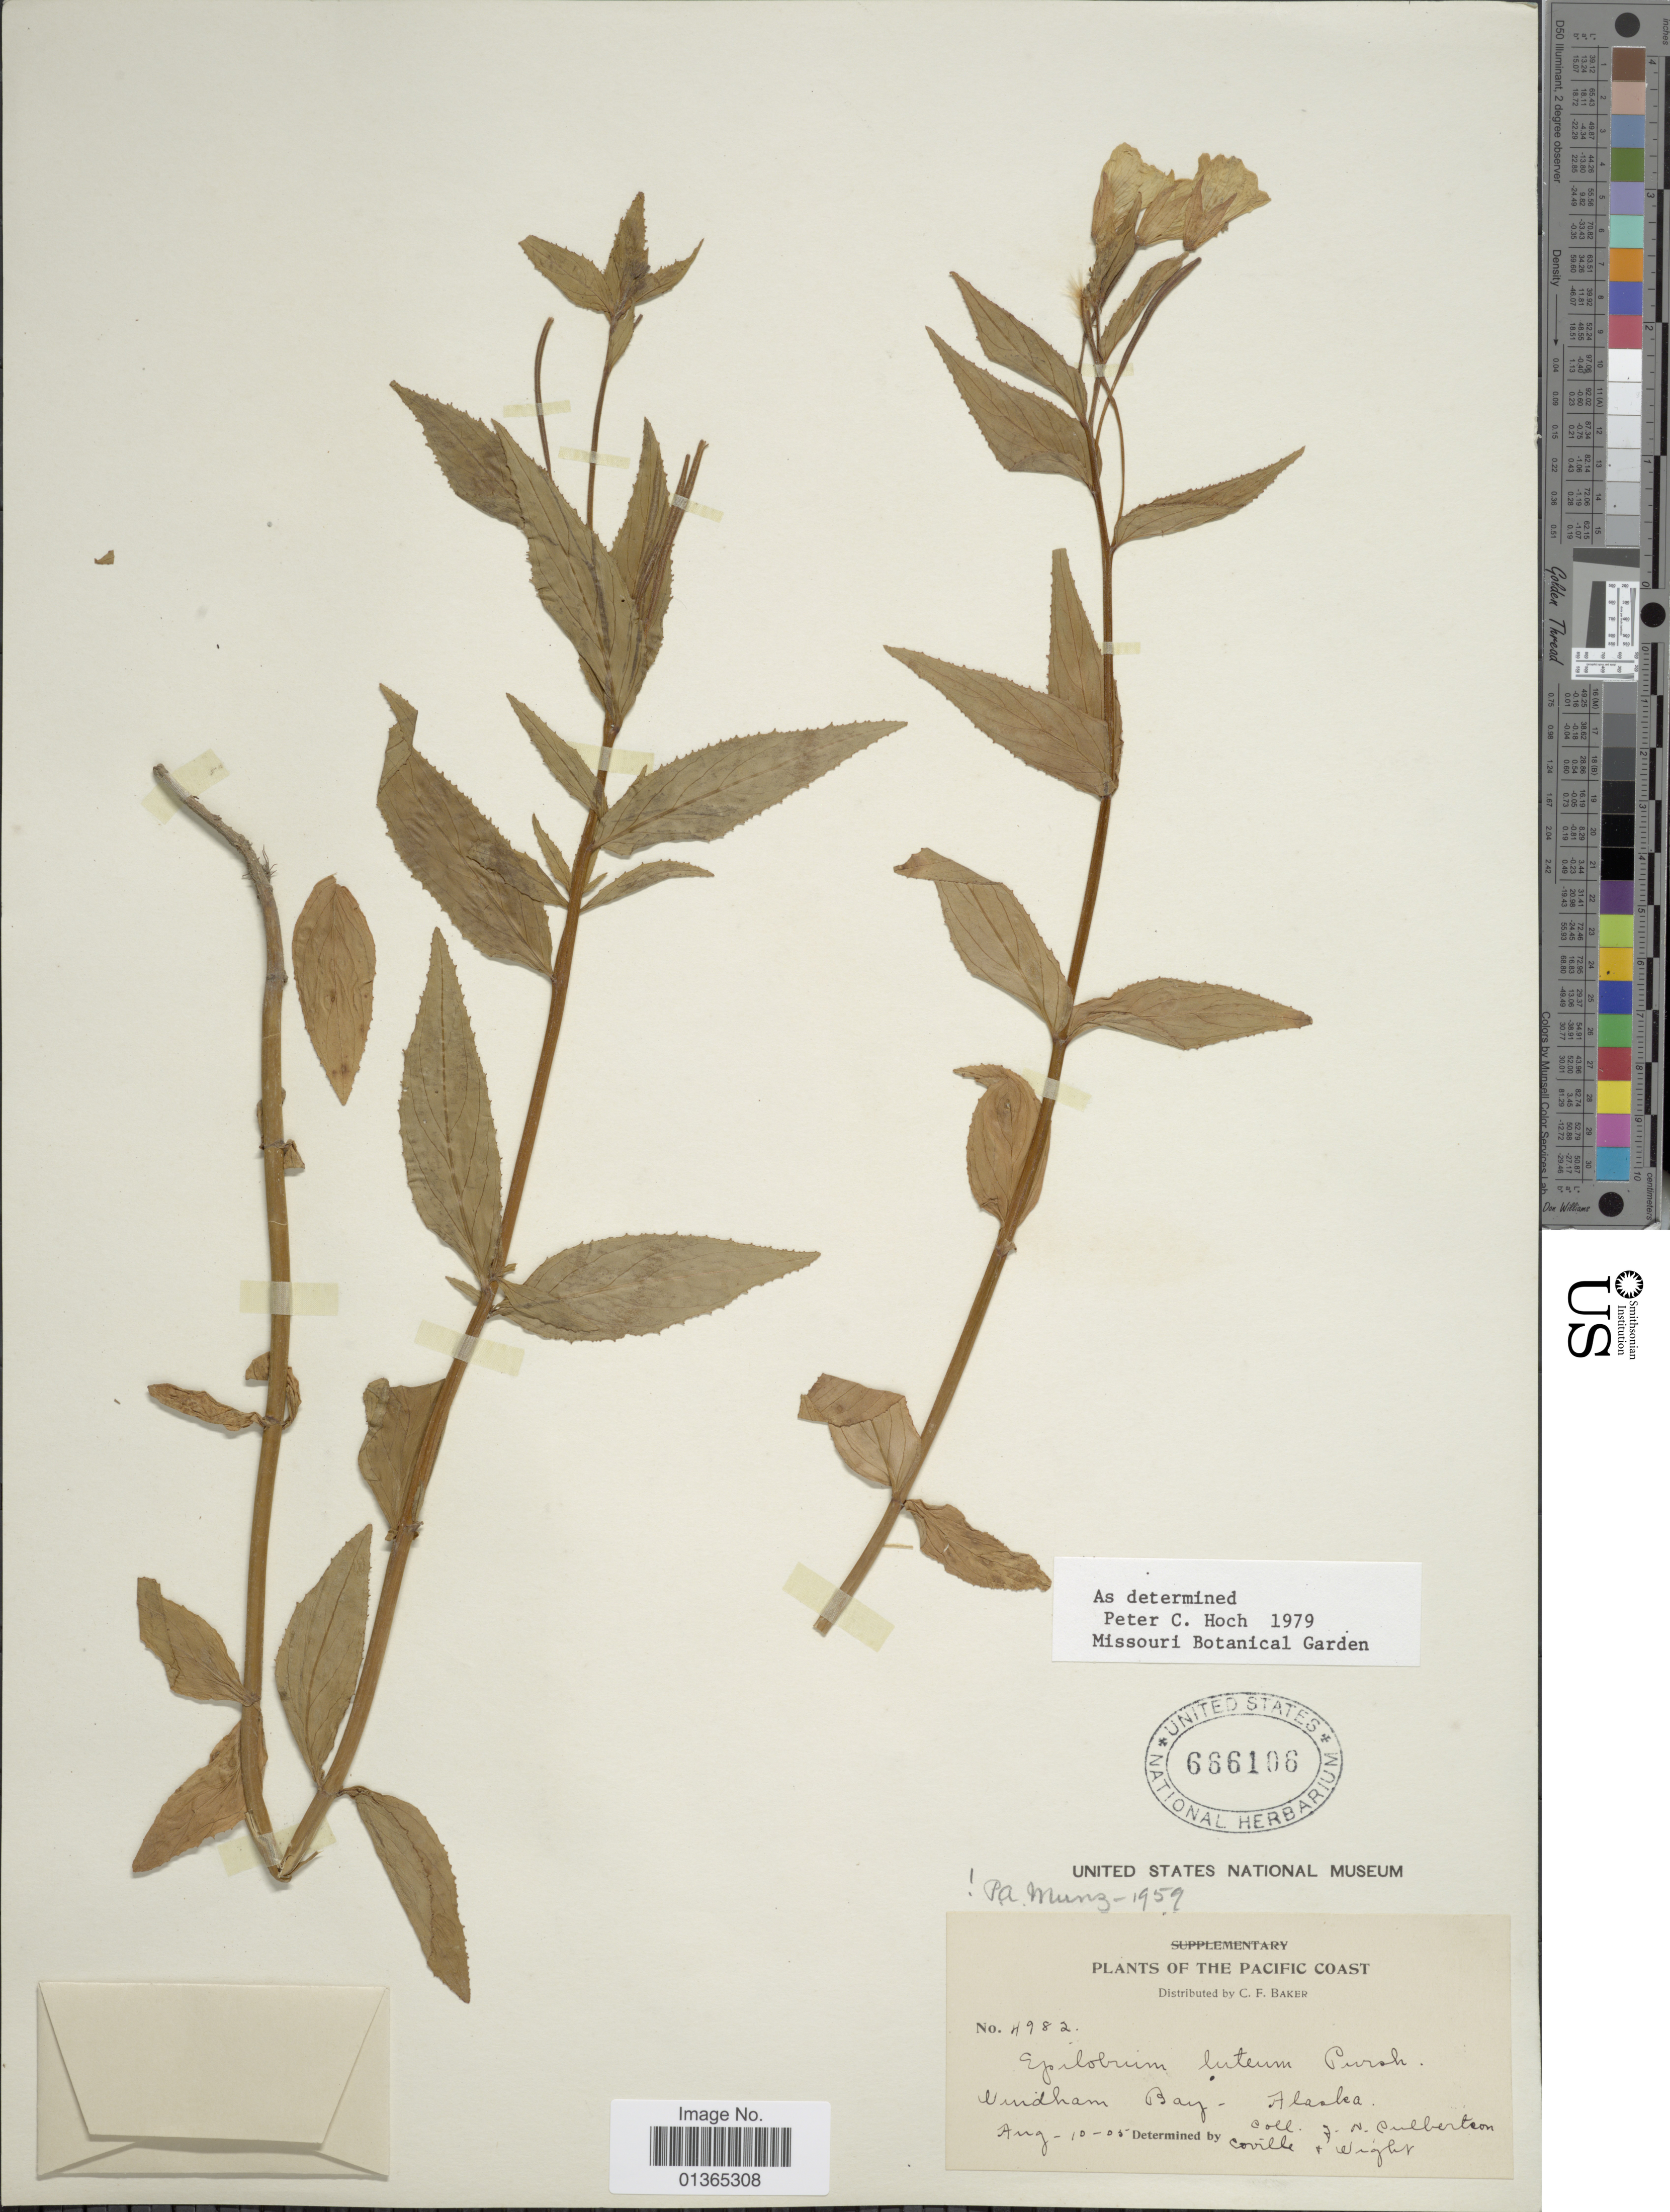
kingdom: Plantae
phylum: Tracheophyta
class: Magnoliopsida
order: Myrtales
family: Onagraceae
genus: Epilobium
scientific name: Epilobium luteum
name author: Pursh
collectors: J. Culbertson, Coville & -- Wight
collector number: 4982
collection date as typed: Transcribed d/m/y: 10/8/5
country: United States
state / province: Alaska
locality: Pacific Coast. Windham Bay.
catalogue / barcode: US 666106